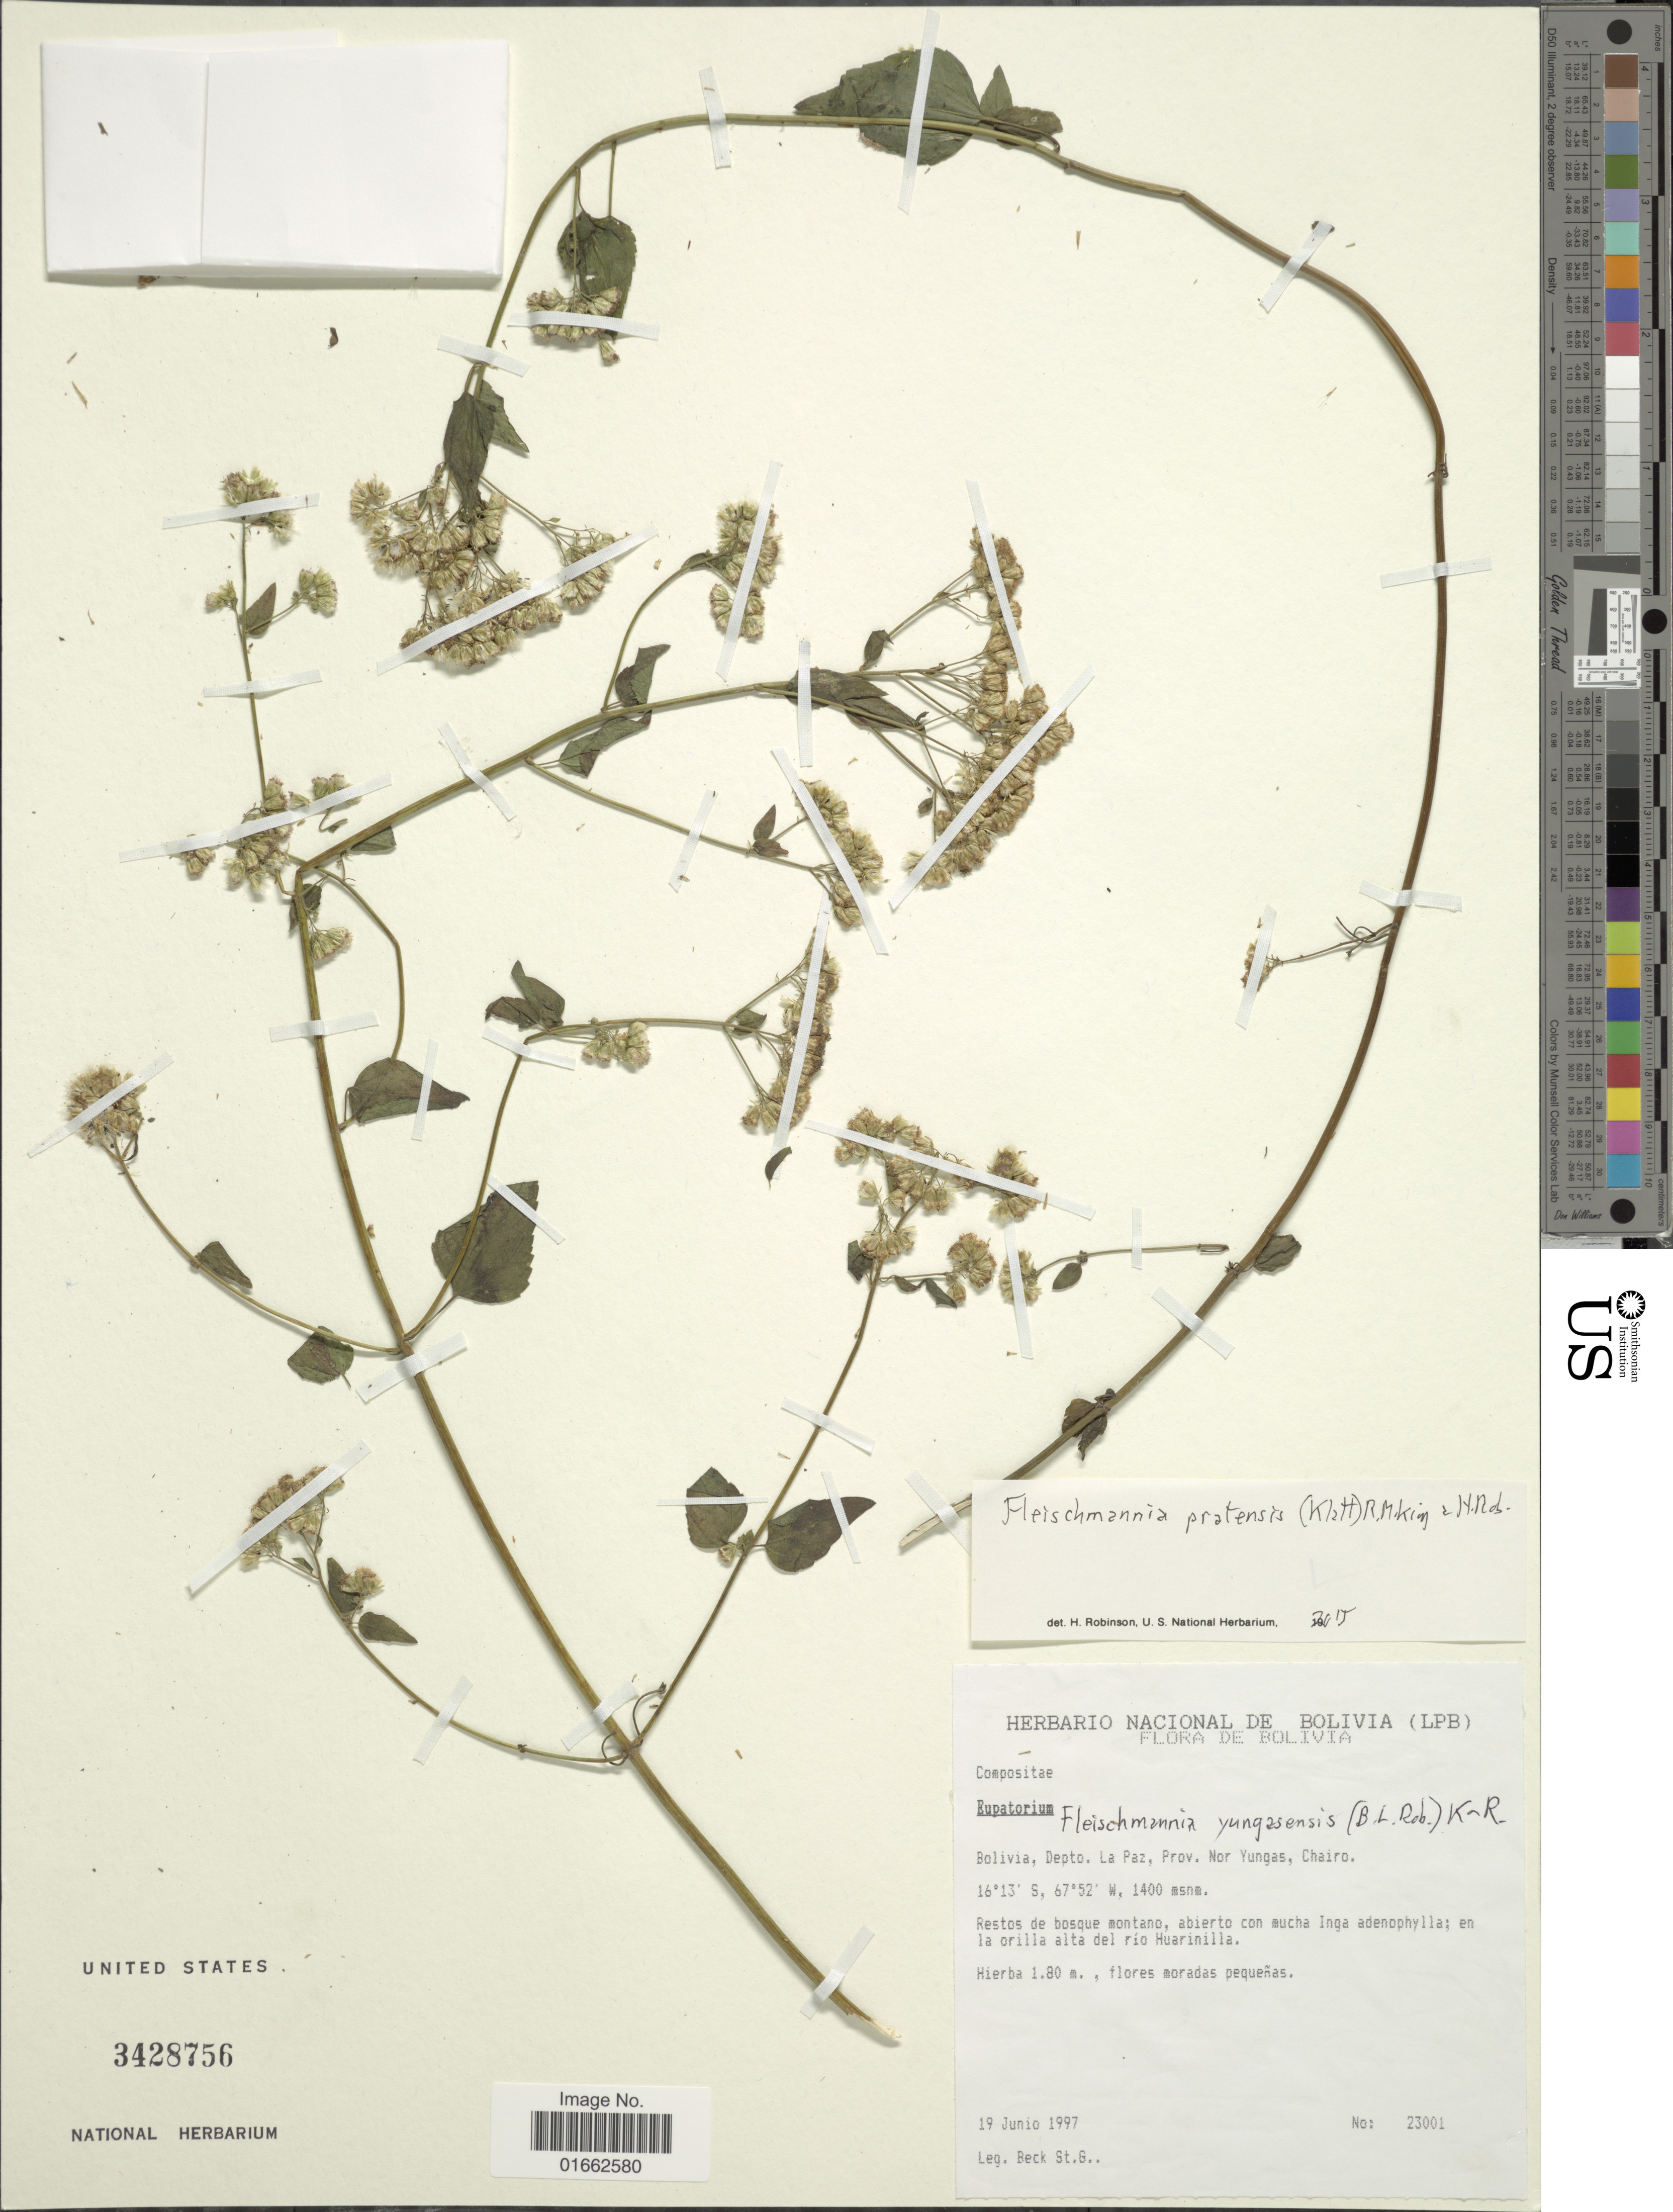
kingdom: Plantae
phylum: Tracheophyta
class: Magnoliopsida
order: Asterales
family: Asteraceae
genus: Fleischmannia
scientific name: Fleischmannia pratensis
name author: (Klatt) R.M. King & H. Rob.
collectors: S. G. Beck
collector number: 23001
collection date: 1997-06-19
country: Bolivia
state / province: La Paz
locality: Prov. Nor Yungas, Chairo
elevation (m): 1400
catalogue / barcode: US 3428756